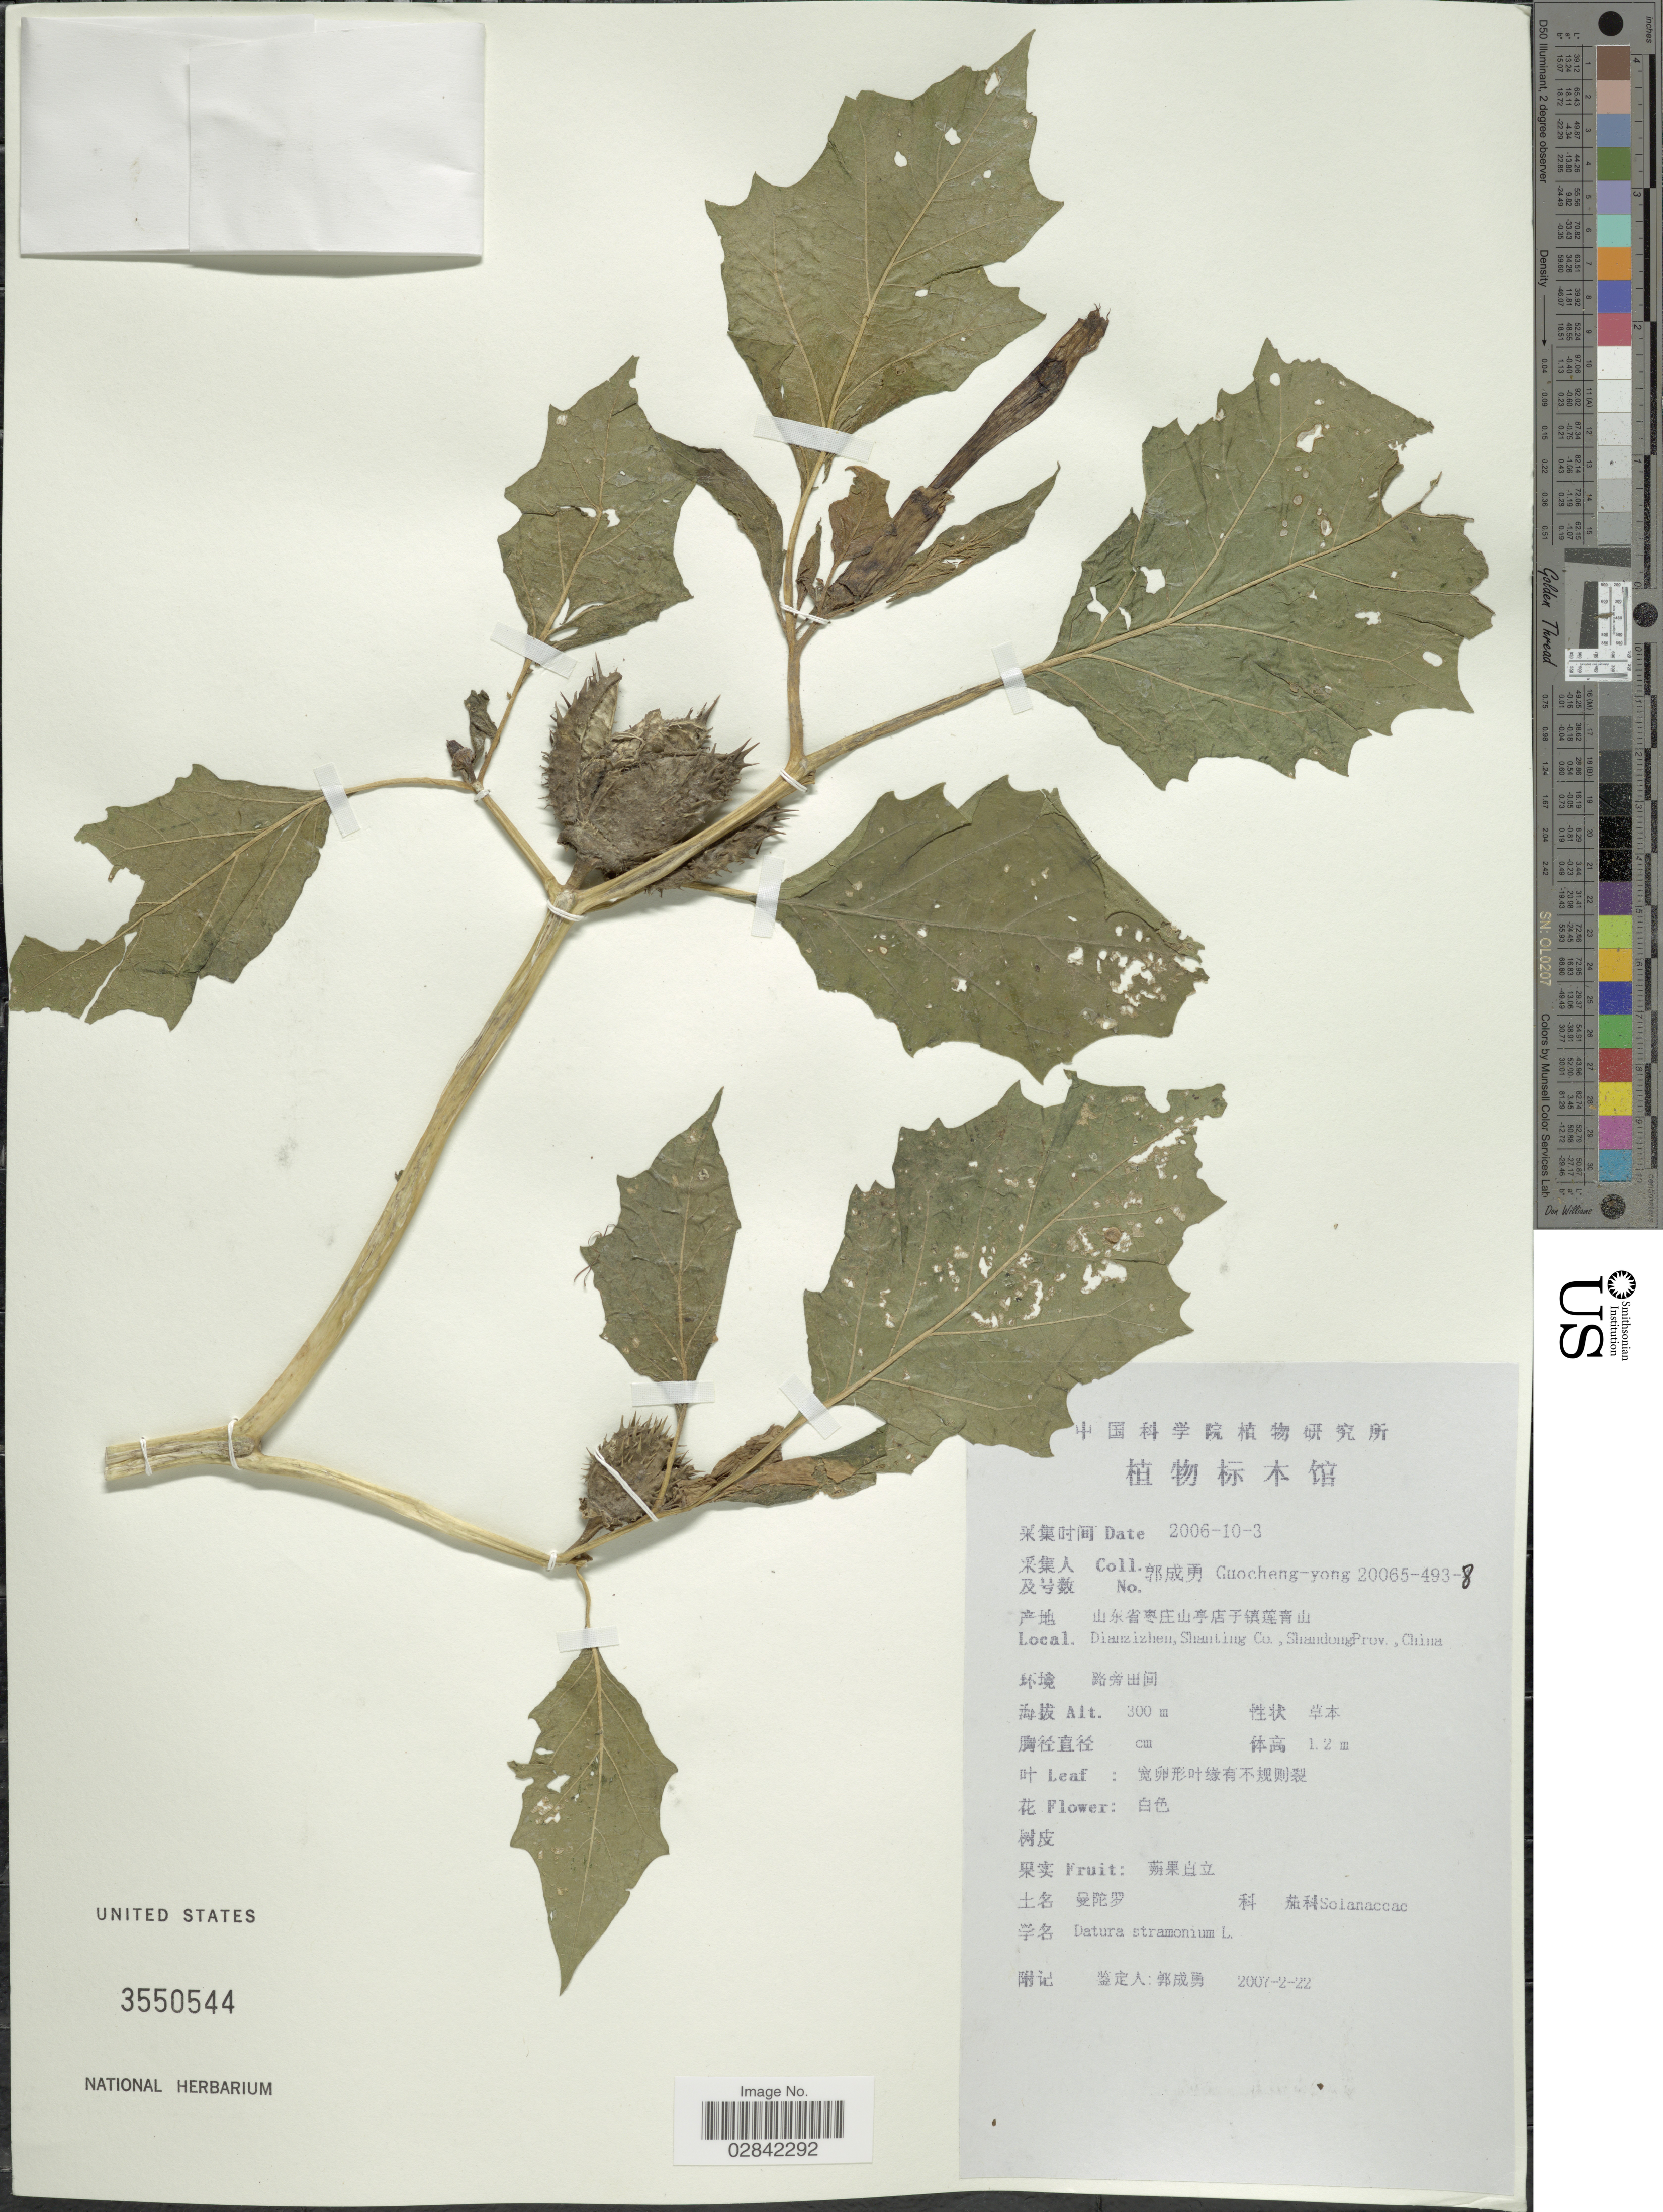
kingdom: Plantae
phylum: Tracheophyta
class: Magnoliopsida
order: Solanales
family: Solanaceae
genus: Datura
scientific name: Datura stramonium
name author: L.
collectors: Guo cheng-yong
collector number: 20065-493-8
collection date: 2006-10-03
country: China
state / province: Shandong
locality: Dianzizhen, Shanting Co., Shandong Prov., China.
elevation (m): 300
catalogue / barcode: US 3550544